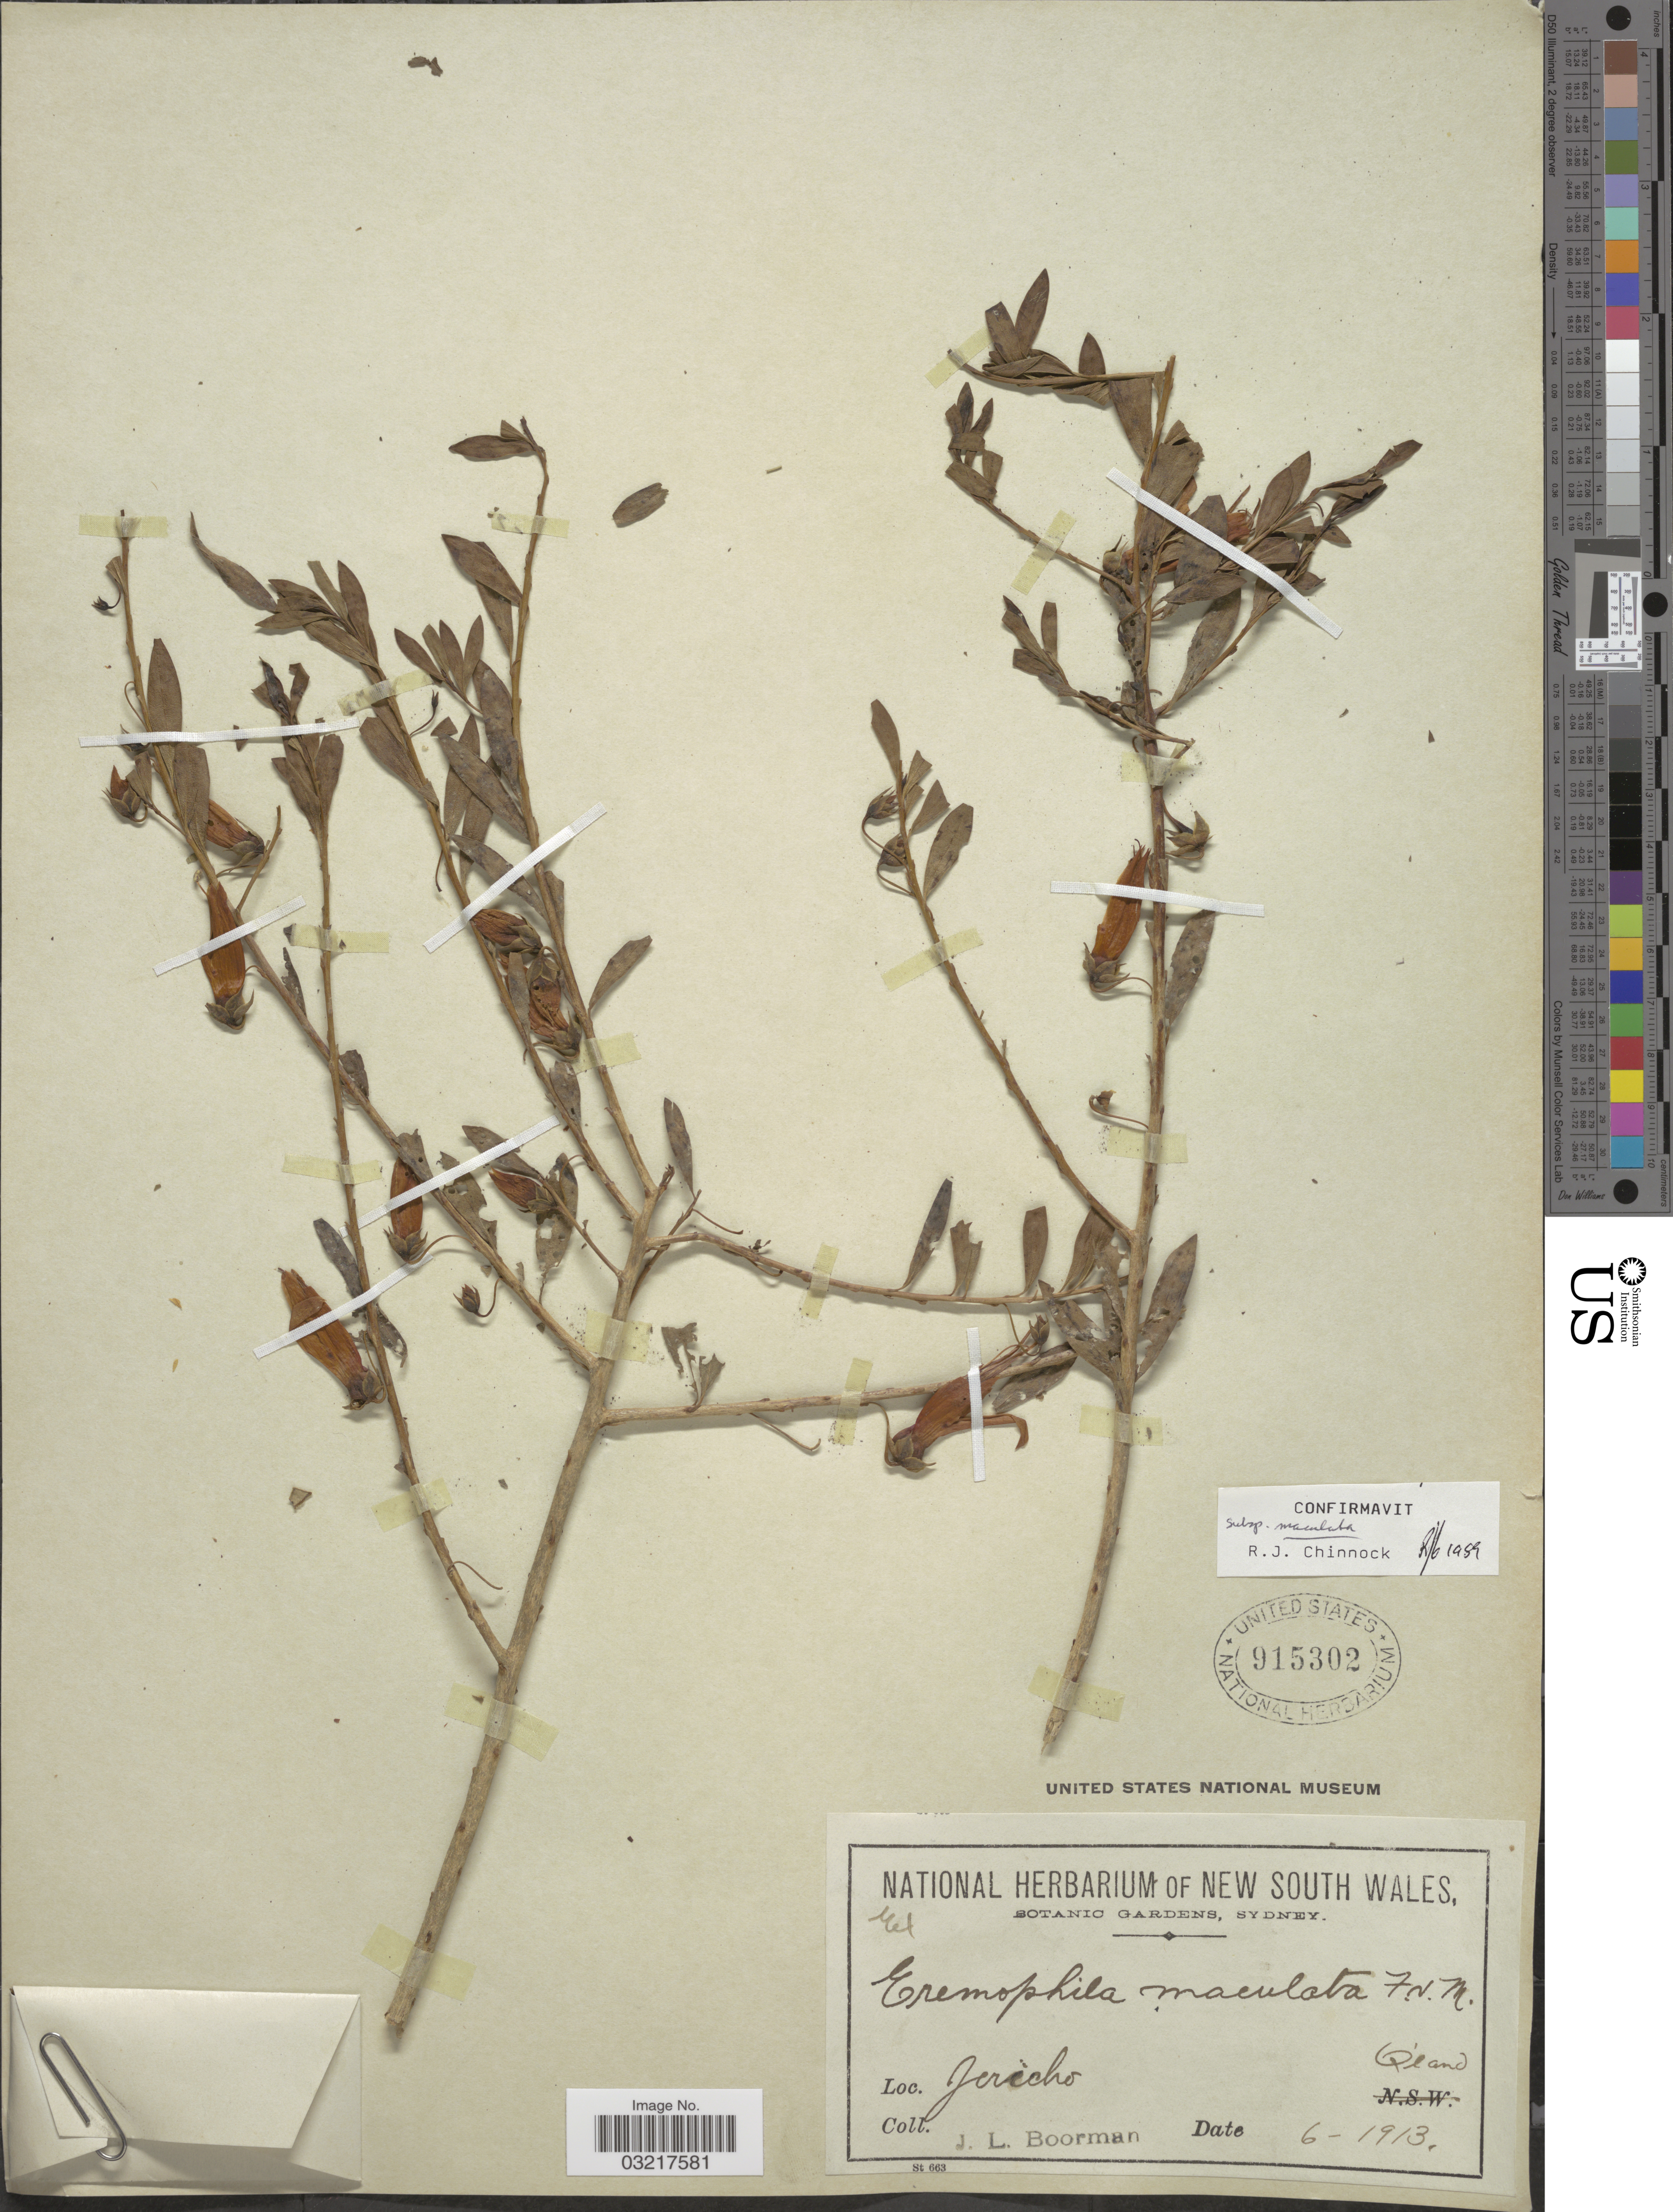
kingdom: Plantae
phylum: Tracheophyta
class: Magnoliopsida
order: Lamiales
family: Scrophulariaceae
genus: Eremophila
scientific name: Eremophila maculata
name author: (Ker Gawl.) F. Muell.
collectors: J. Boorman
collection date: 1913-06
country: Australia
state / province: Queensland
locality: Jericho. Q'land.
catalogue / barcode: US 915302